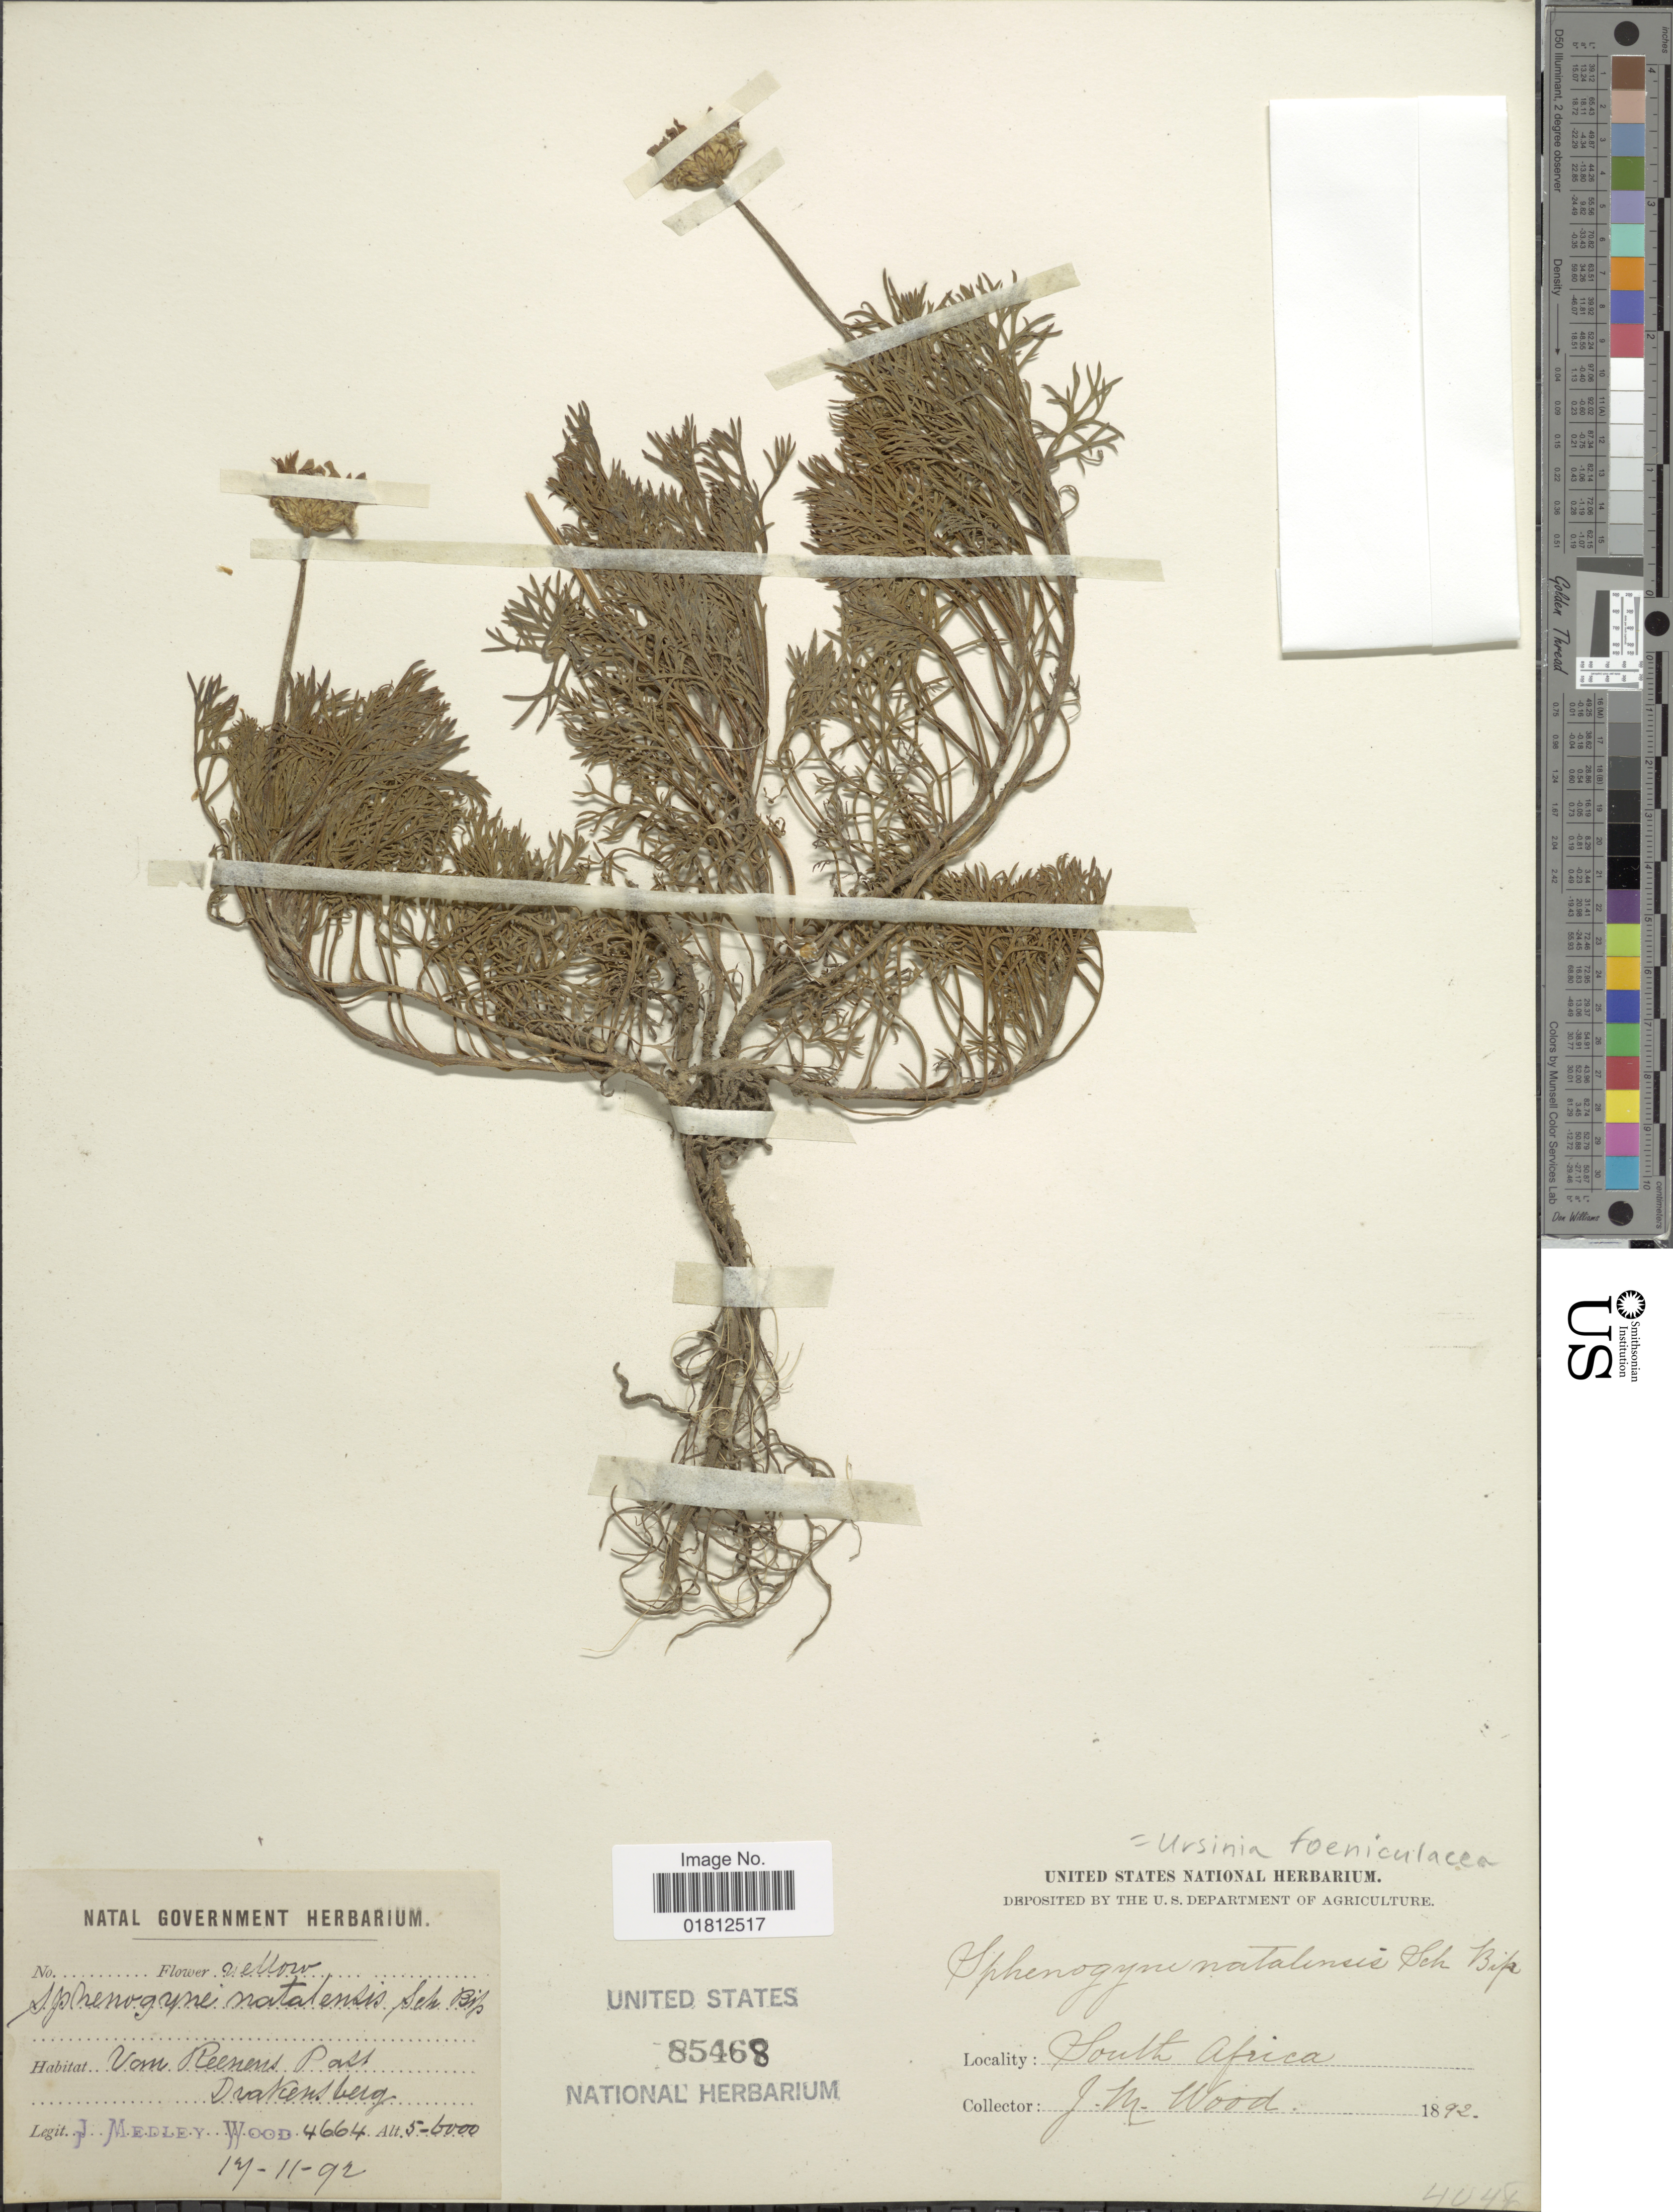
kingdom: Plantae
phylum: Tracheophyta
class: Magnoliopsida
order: Asterales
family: Asteraceae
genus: Ursinia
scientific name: Ursinia foeniculacea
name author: Sch. Bip.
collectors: J. M. Wood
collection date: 1892-11-17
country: South Africa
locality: Van Reenens Pass, Drakensberg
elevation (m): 1524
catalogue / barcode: US 85468